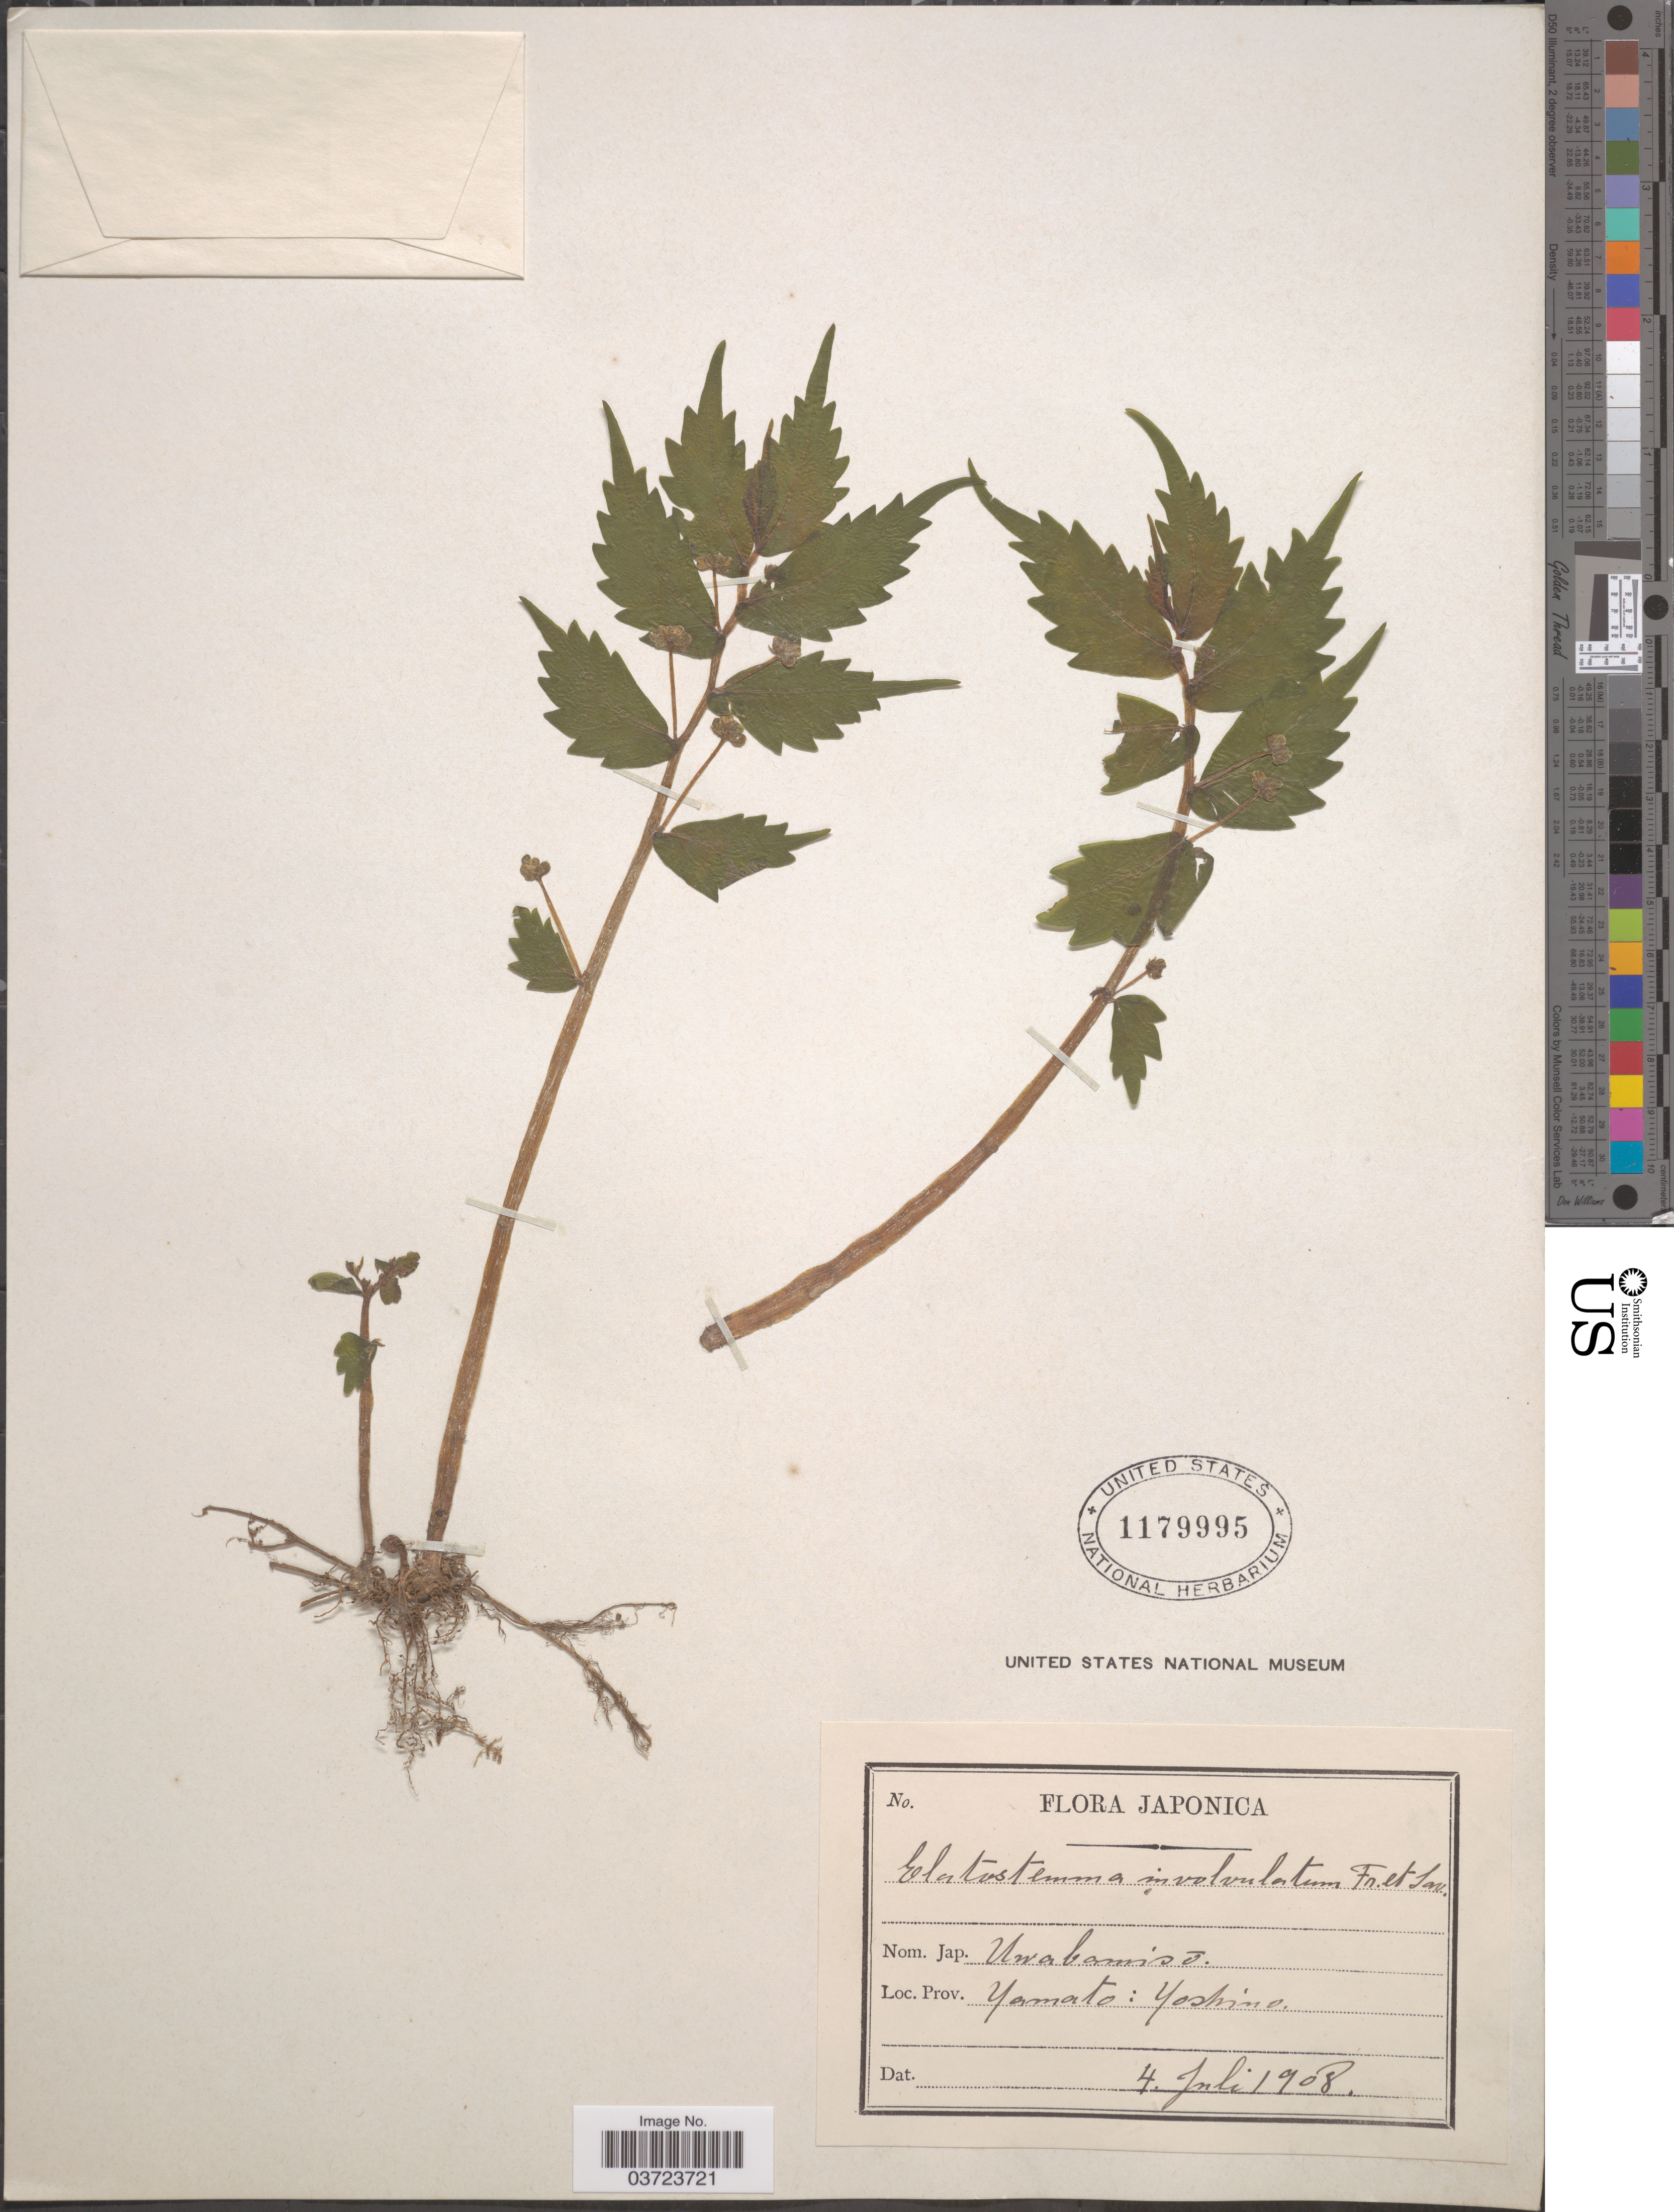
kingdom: Plantae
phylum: Tracheophyta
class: Magnoliopsida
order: Rosales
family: Urticaceae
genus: Elatostema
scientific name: Elatostema involucratum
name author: Franch. & Sav.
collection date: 1908-07-04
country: Japan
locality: Prov. Yamato: Yoshino.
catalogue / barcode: US 1179995